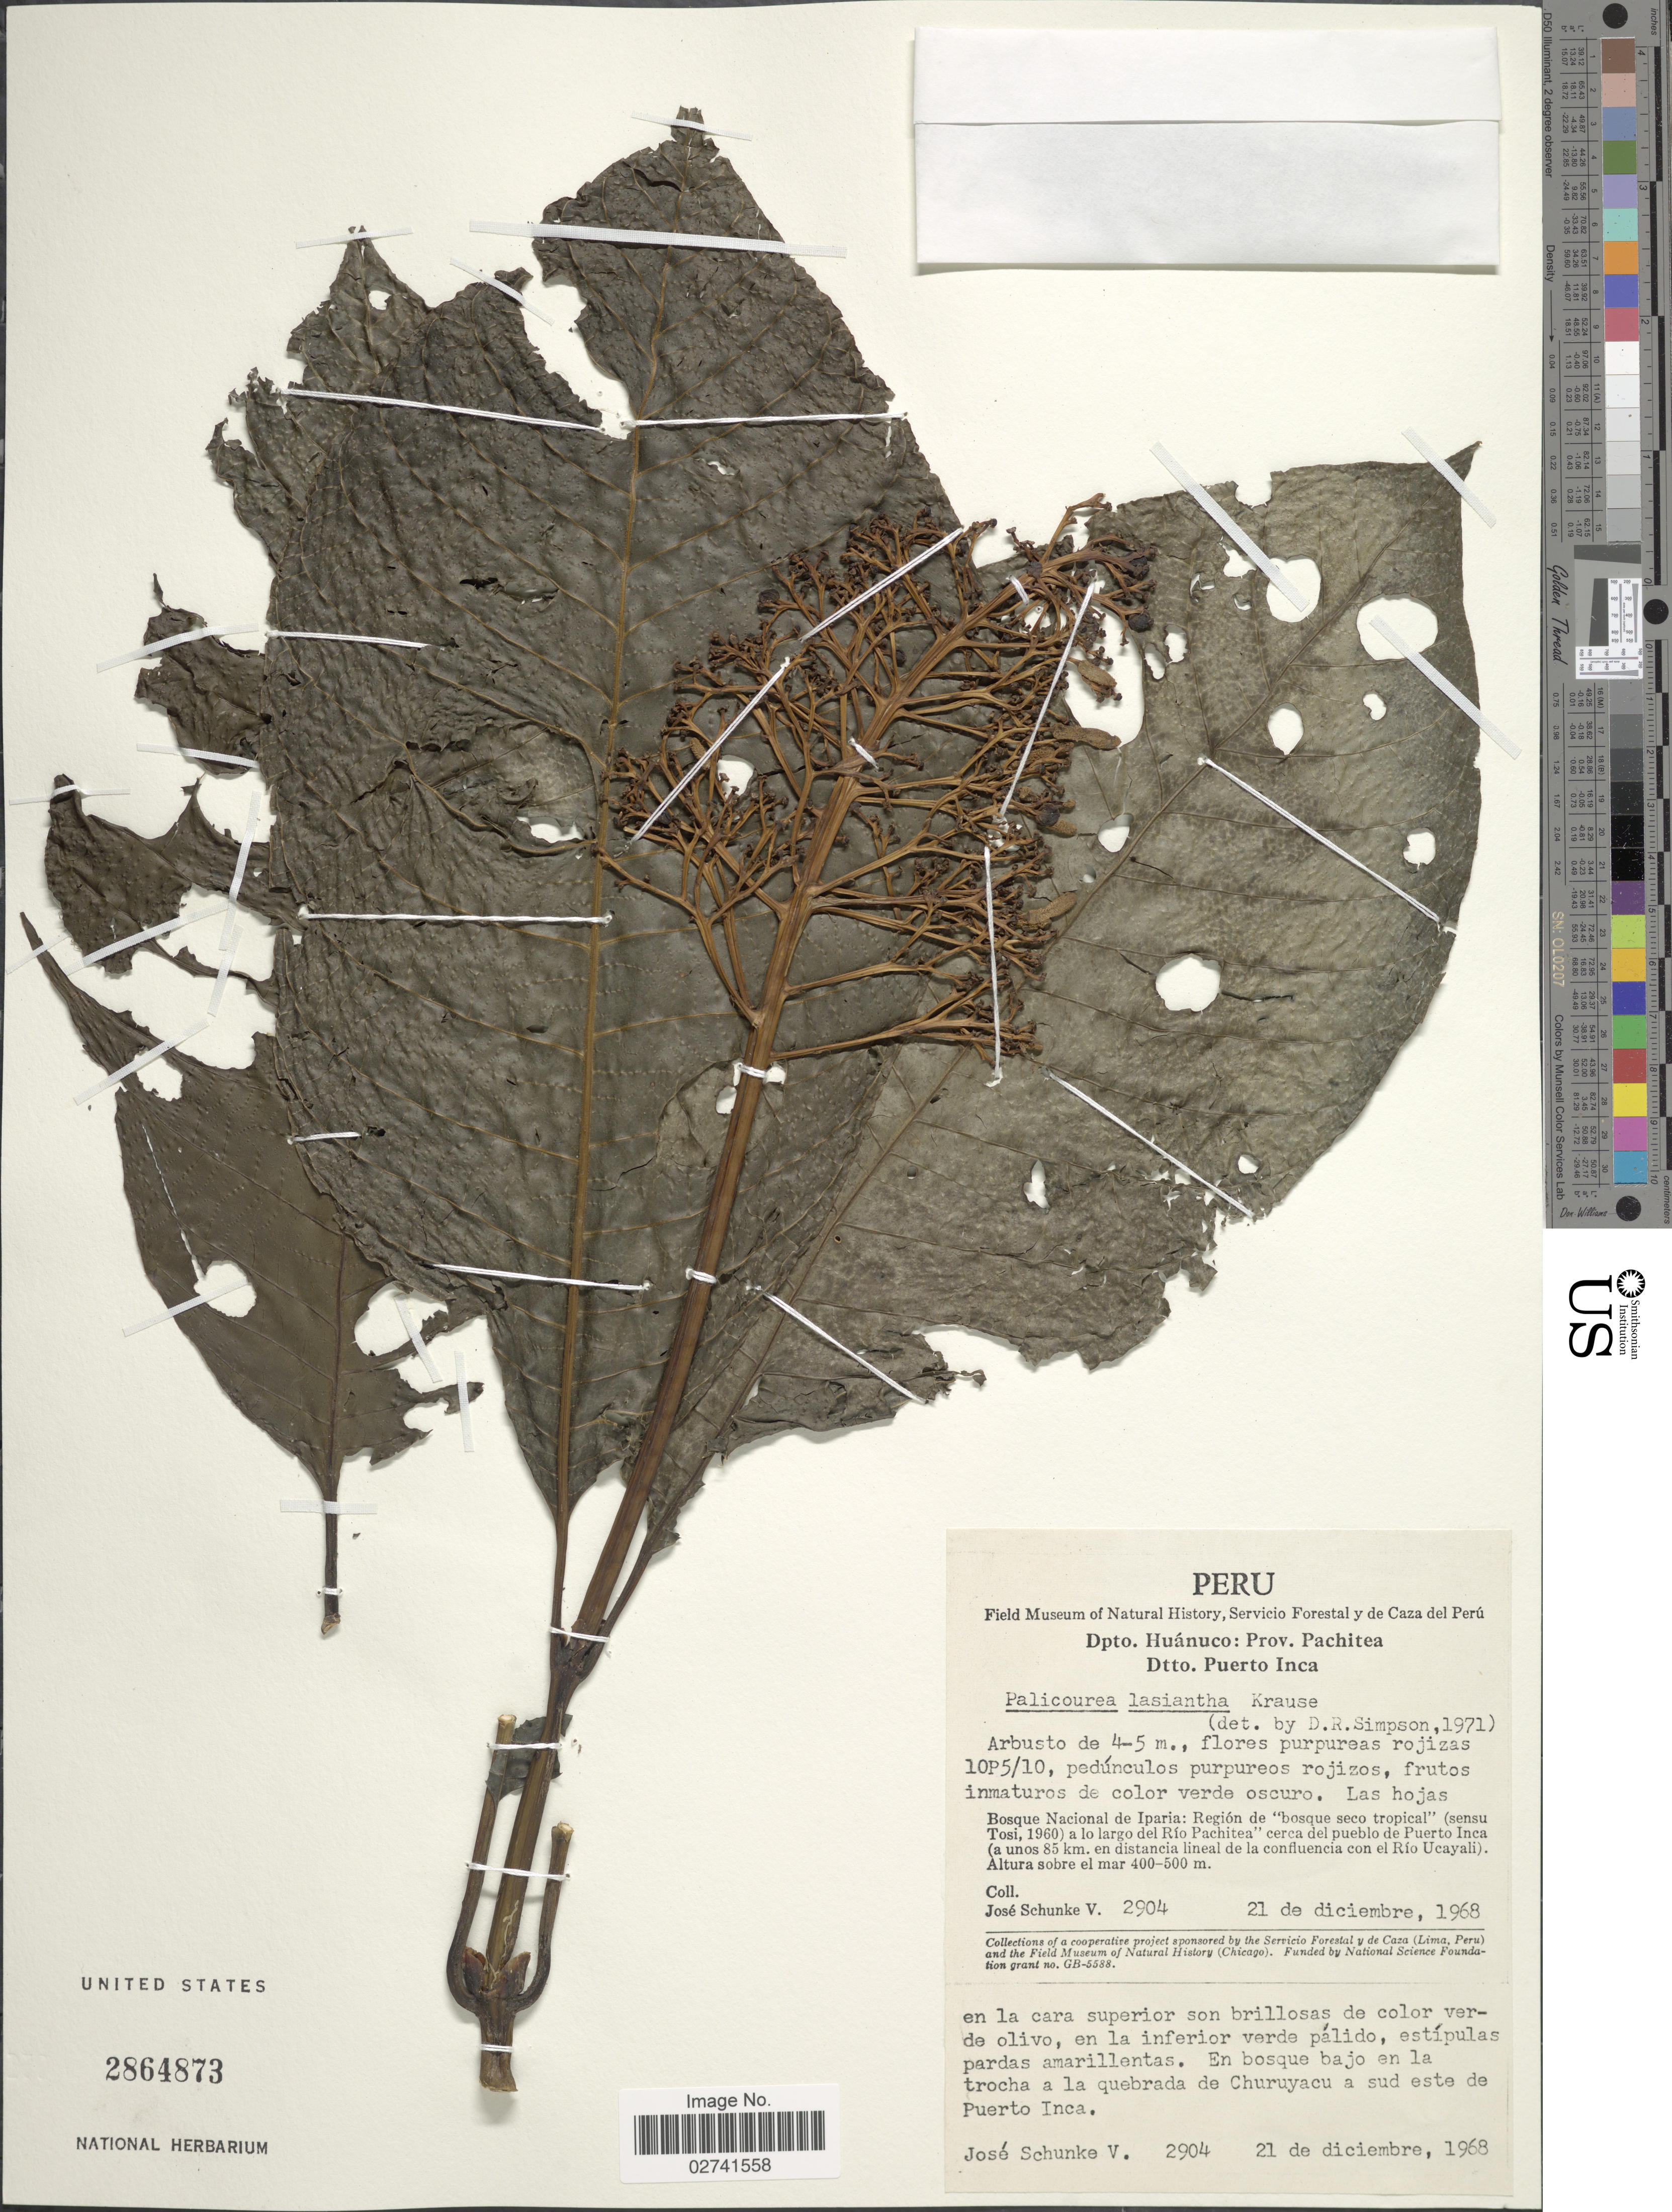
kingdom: Plantae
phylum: Tracheophyta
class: Magnoliopsida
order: Gentianales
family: Rubiaceae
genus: Palicourea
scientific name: Palicourea lasiantha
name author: Krause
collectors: J. Schunke Vigo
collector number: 2904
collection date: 1968-12-21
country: Peru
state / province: Huánuco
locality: Dpto. Huánuco: Prov. Pachitea Dtto Puerto Inca, las Hojas, Bosque Nacional de Iparia: Región de 'bosque seco tropical' a lo largo del Río Pachitea' cerca del pueblo de Puerto Inca (a unos 85 km en distancia lineal de la confluencia con el Río Ucayali)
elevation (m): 400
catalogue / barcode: US 2864873